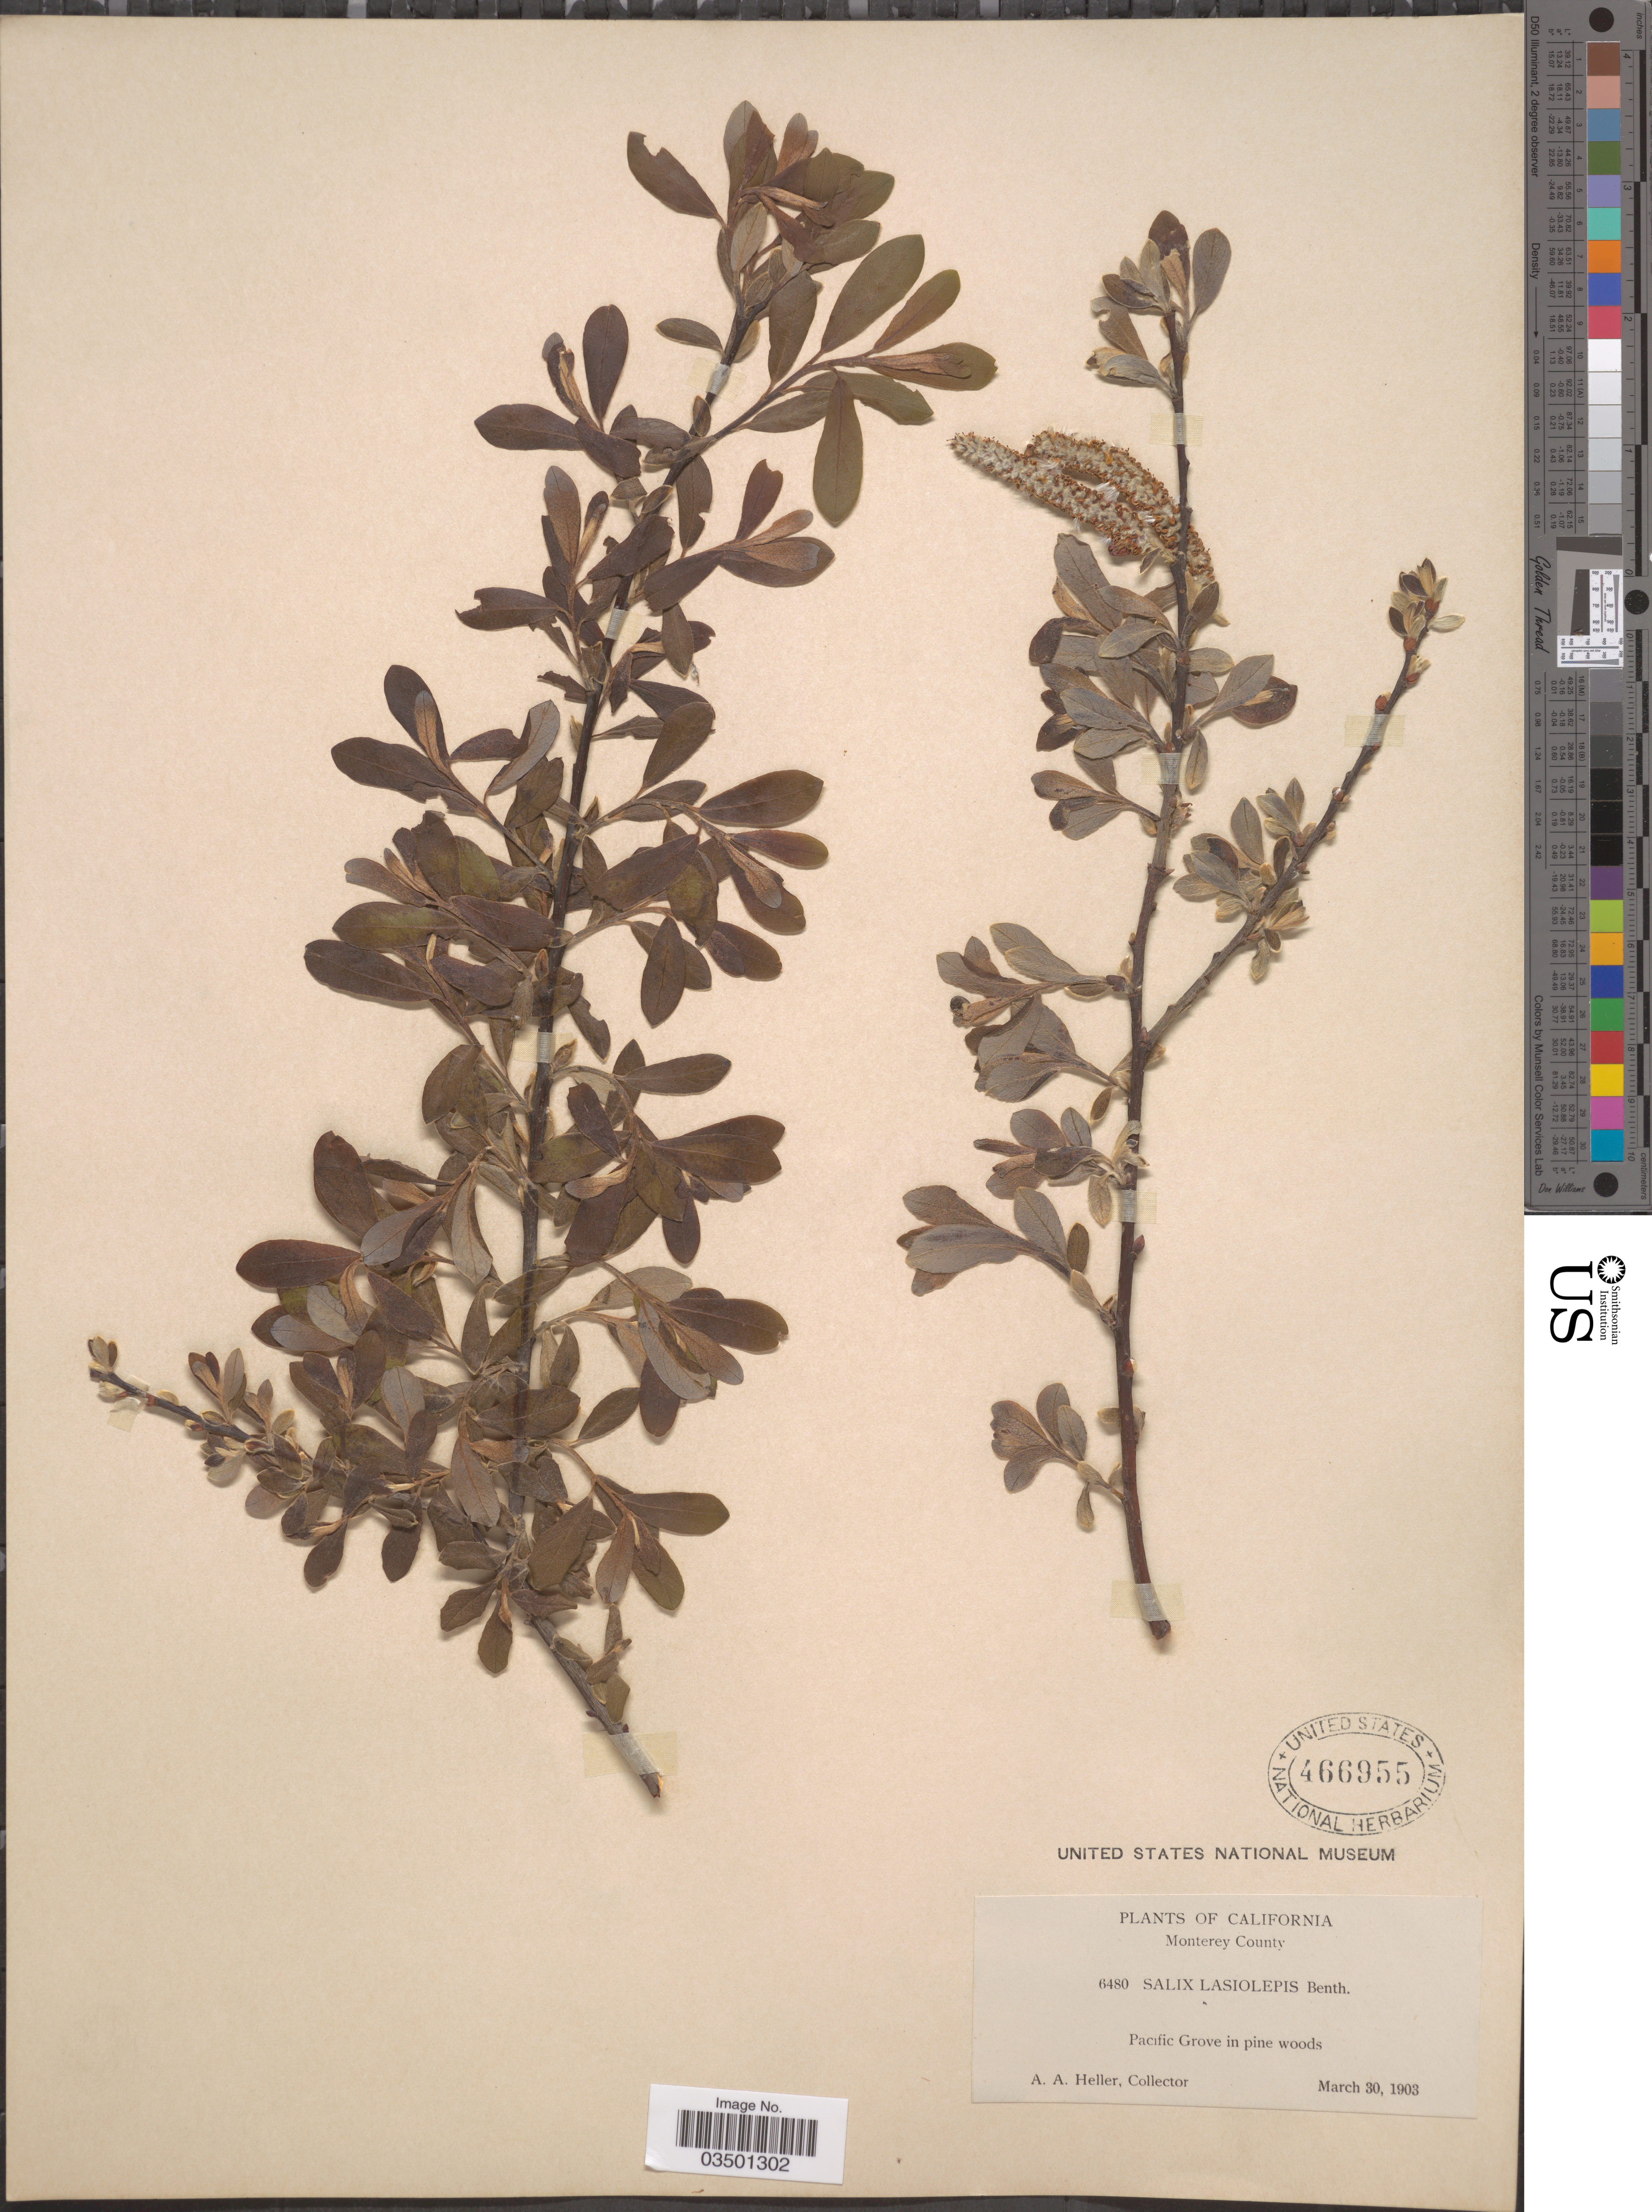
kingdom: Plantae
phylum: Tracheophyta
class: Magnoliopsida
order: Malpighiales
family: Salicaceae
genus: Salix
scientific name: Salix lasiolepis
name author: Benth.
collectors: A. A. Heller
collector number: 6480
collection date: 1903-03-30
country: United States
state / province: California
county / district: Monterey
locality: Monterey County. Pacific Grove in pine woods.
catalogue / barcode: US 466955